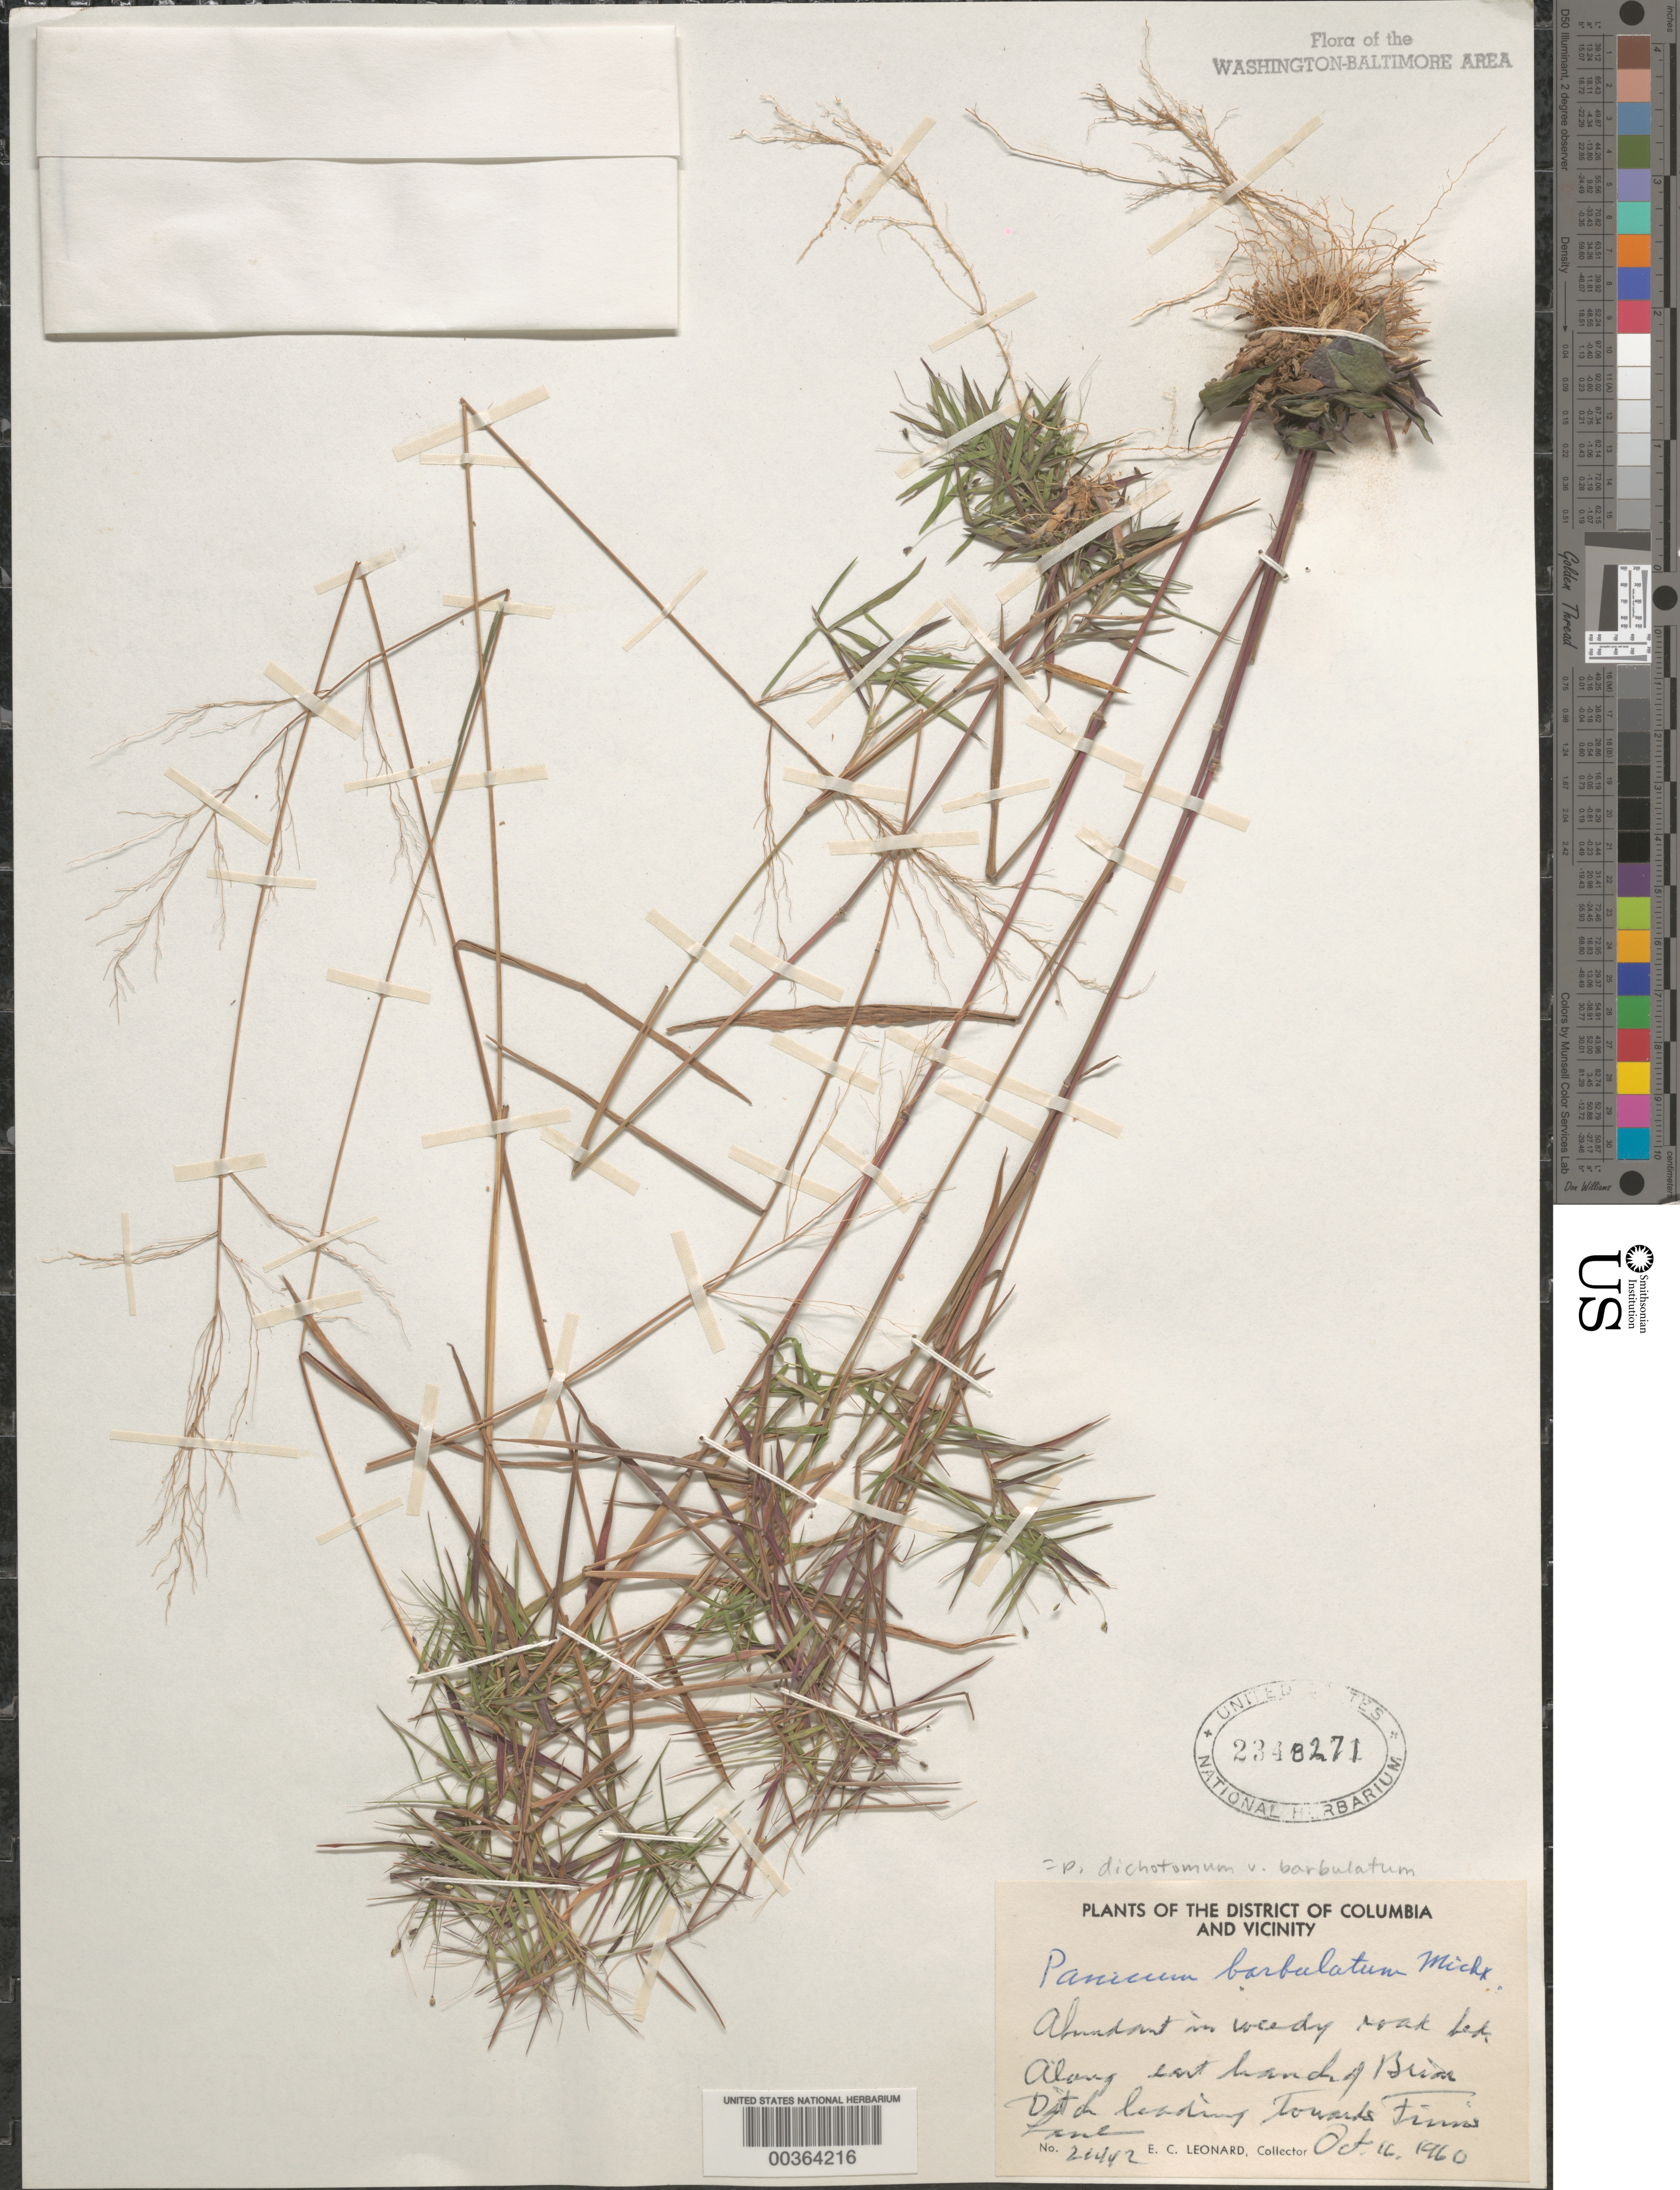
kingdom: Plantae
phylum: Tracheophyta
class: Liliopsida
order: Poales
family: Poaceae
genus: Dichanthelium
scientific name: Dichanthelium dichotomum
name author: (L.) Gould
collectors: E. C. Leonard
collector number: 21442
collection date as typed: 16 Oct 1960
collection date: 1960-10-16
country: United States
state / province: Maryland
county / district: Prince George's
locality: Briar Ditch Towards Finns Lane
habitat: In weedy road bed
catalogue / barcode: US 2348271